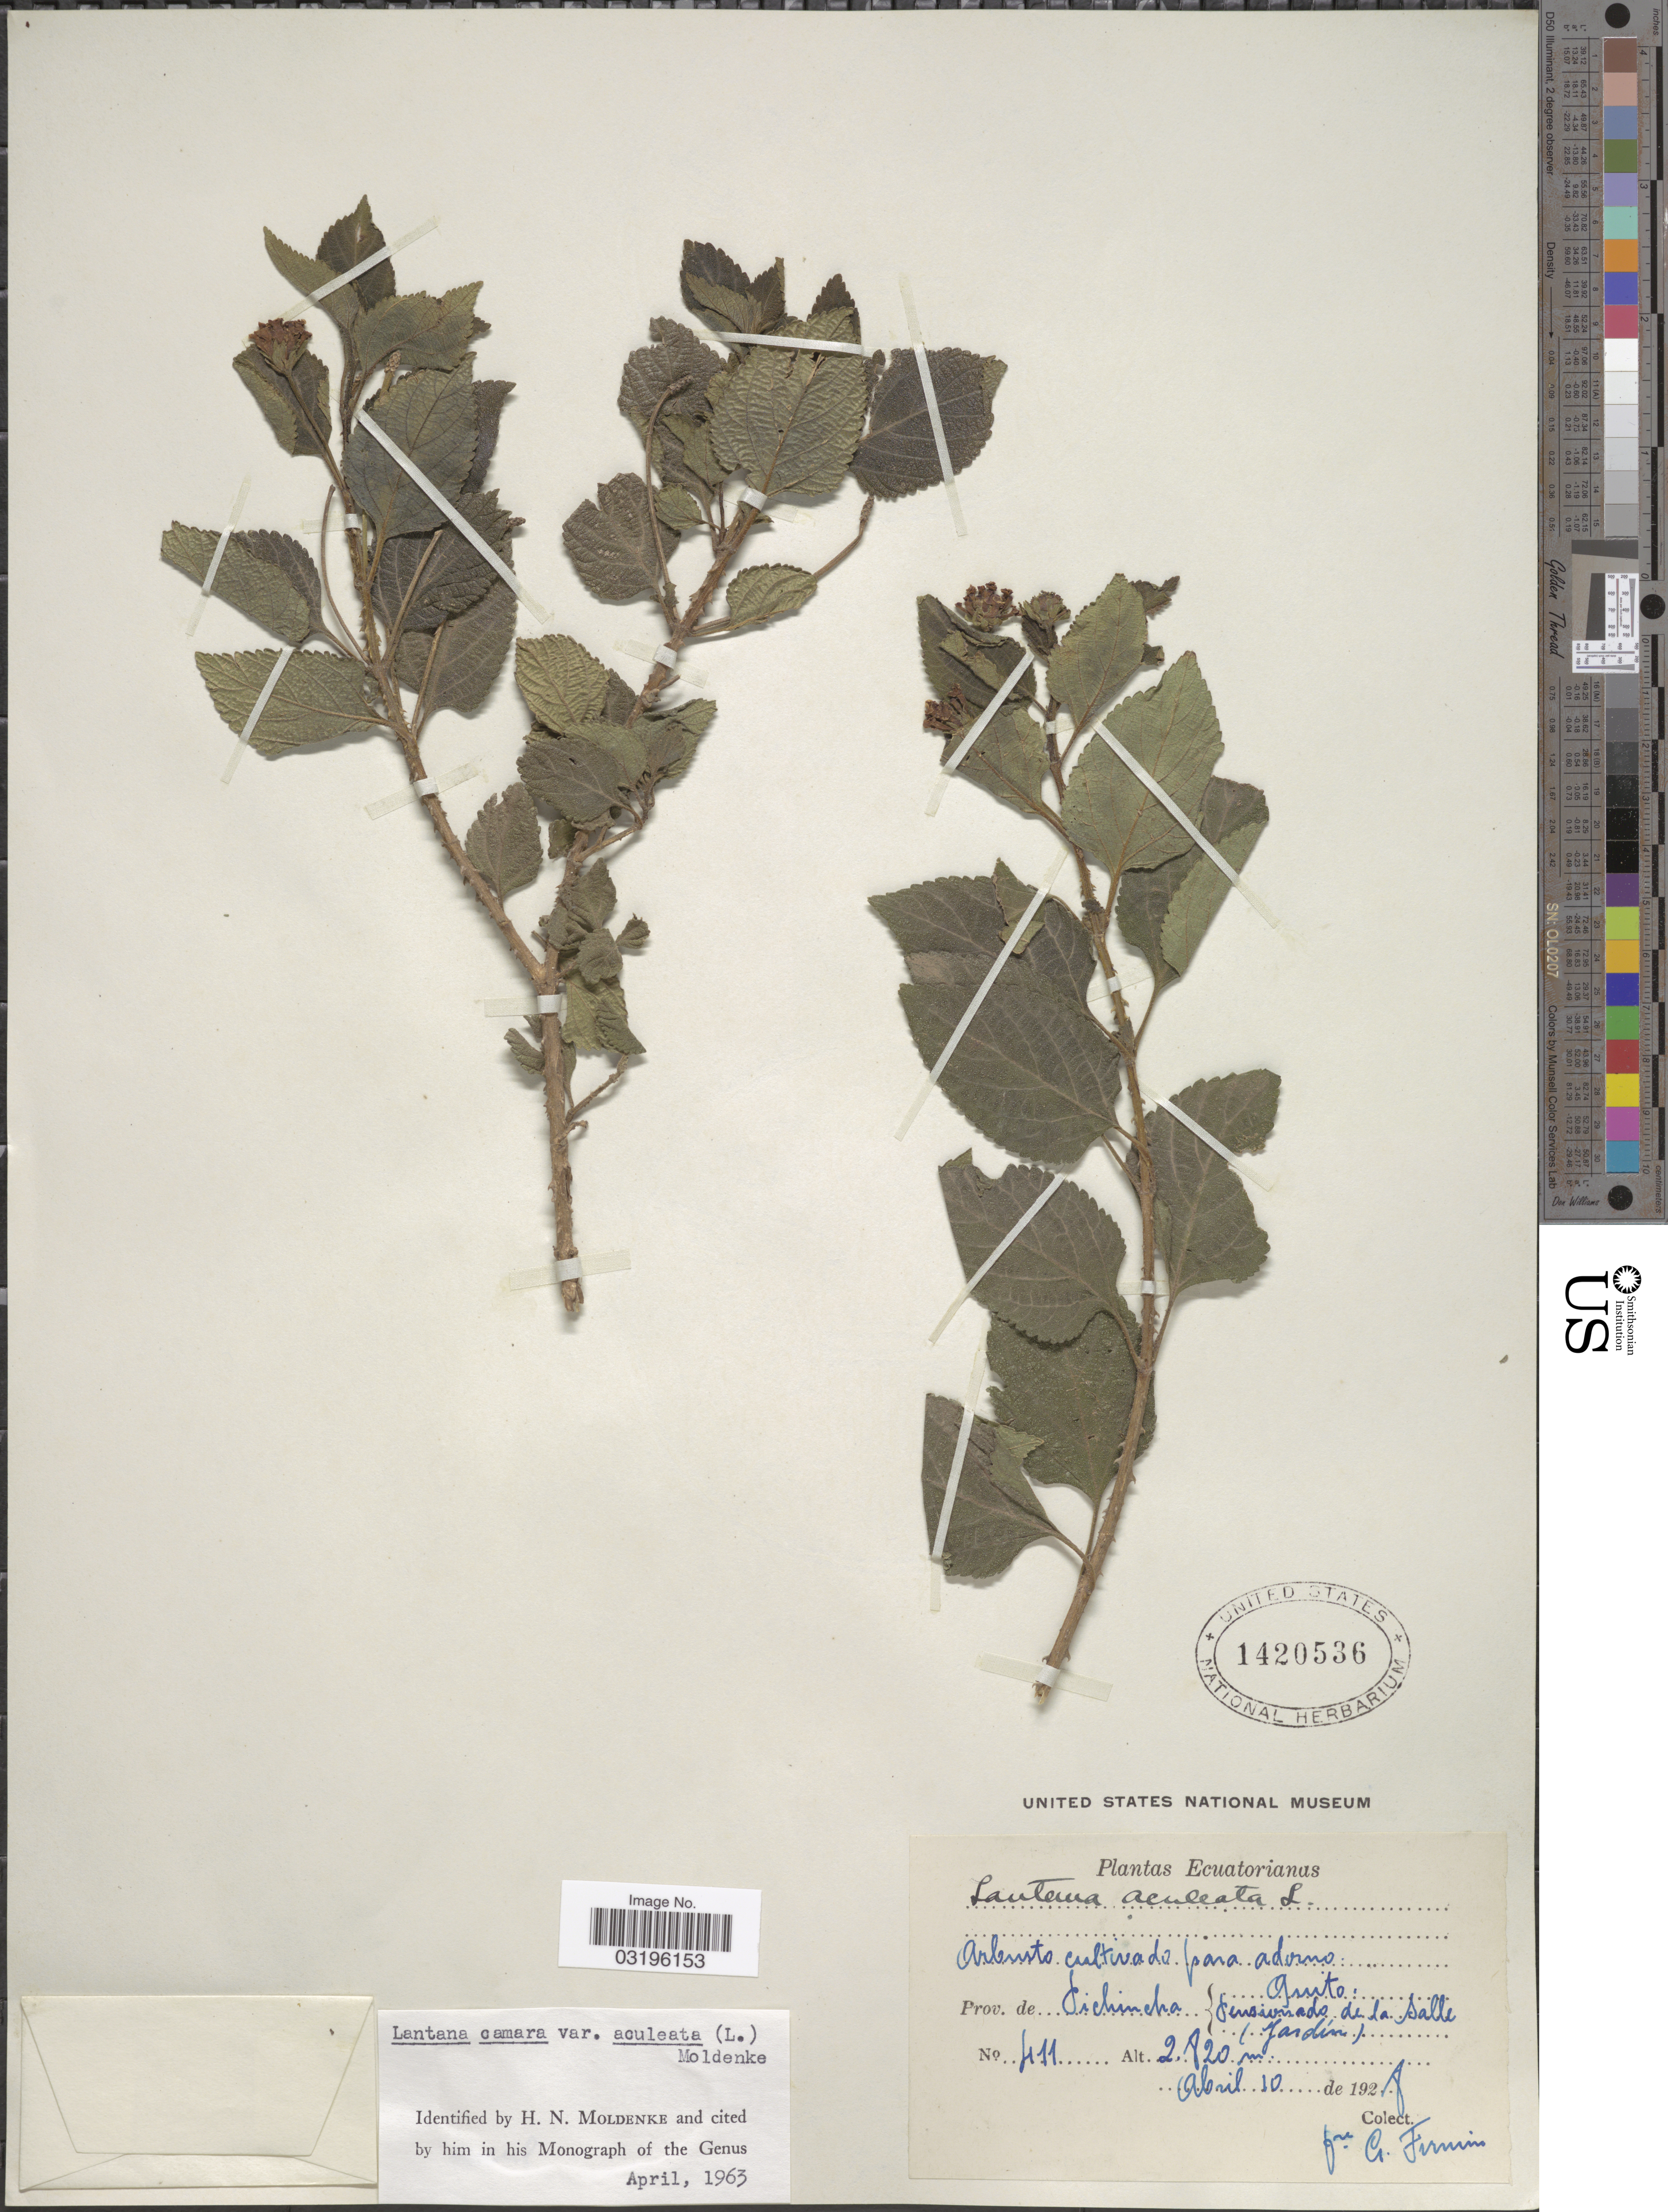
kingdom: Plantae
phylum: Tracheophyta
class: Magnoliopsida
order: Lamiales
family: Verbenaceae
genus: Lantana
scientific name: Lantana camara var. aculeata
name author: (L.) Moldenke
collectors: F. Firmin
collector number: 411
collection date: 1928-04-10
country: Ecuador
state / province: Pichincha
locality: Quito: Pensivenado de la Salle (Jardin).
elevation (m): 2820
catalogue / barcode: US 1420536